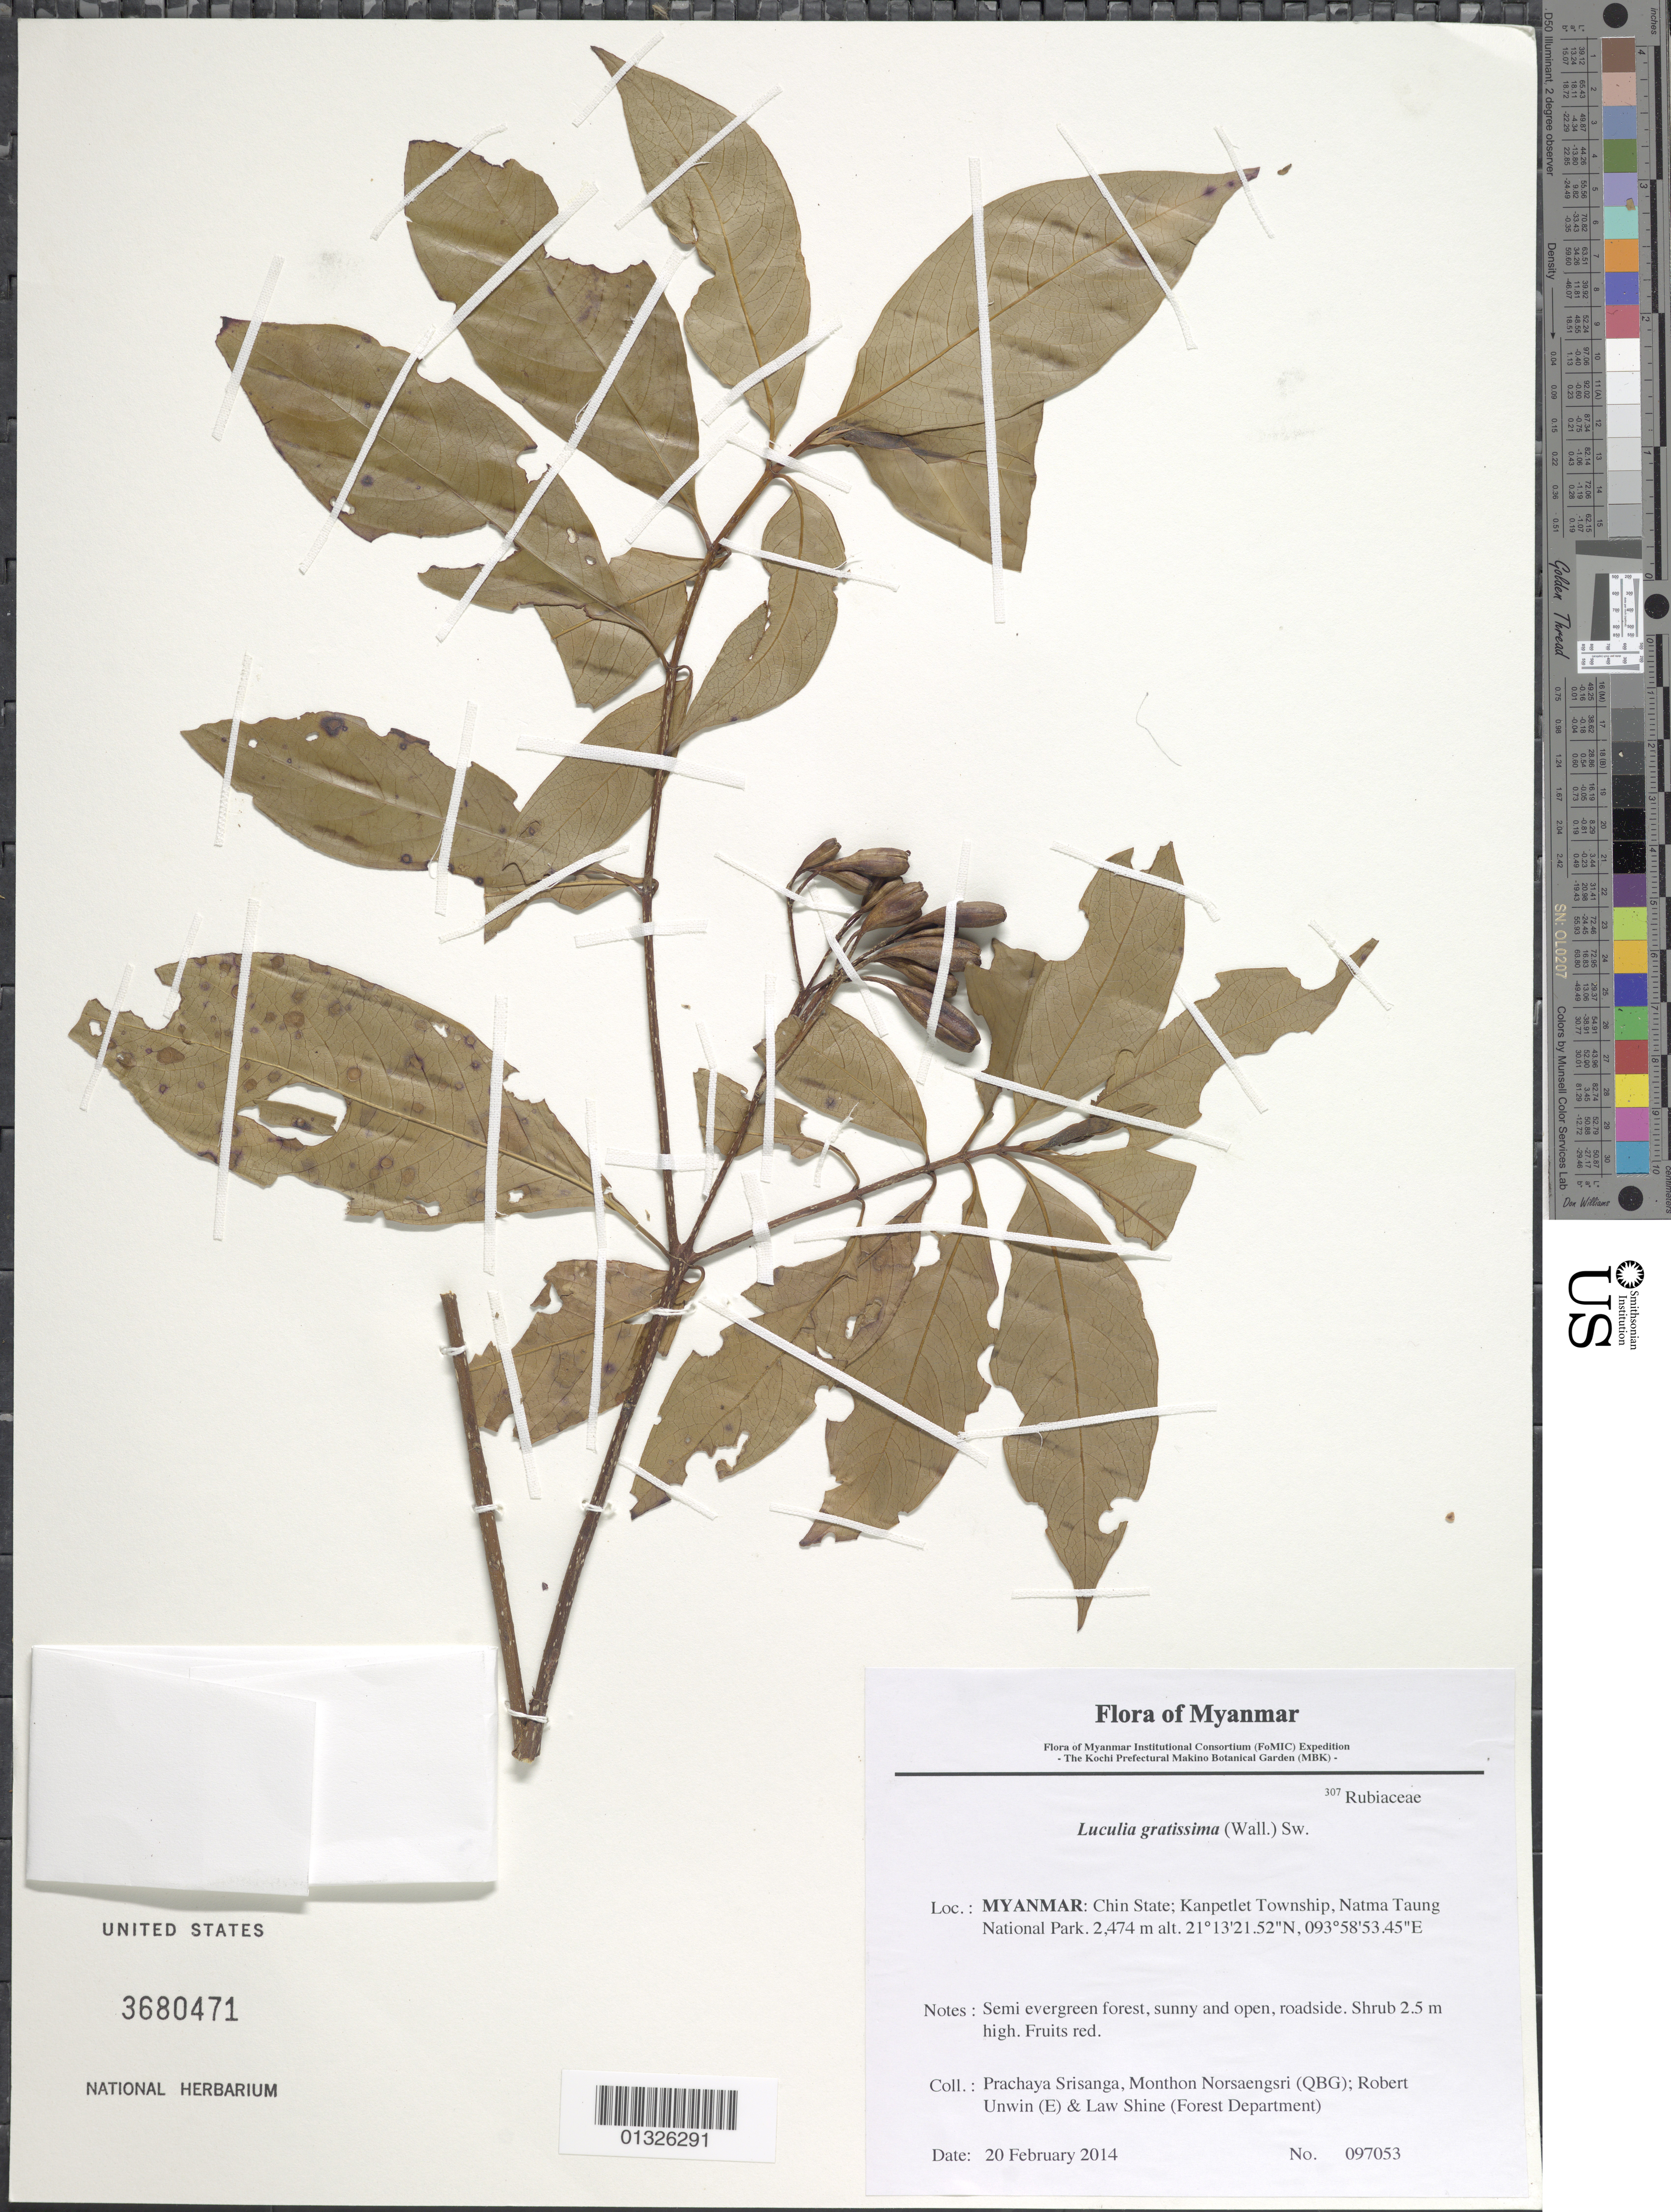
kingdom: Plantae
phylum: Tracheophyta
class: Magnoliopsida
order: Gentianales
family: Rubiaceae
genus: Luculia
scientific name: Luculia gratissima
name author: (Wall.) Sweet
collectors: P. Srisanga, M. Norsaengsri, R. Unwin & L. Shine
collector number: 97053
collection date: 2014-02-20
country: Myanmar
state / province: Chin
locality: Kanpetlet Township, Natma Taung National Park.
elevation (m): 2474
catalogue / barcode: US 3680471